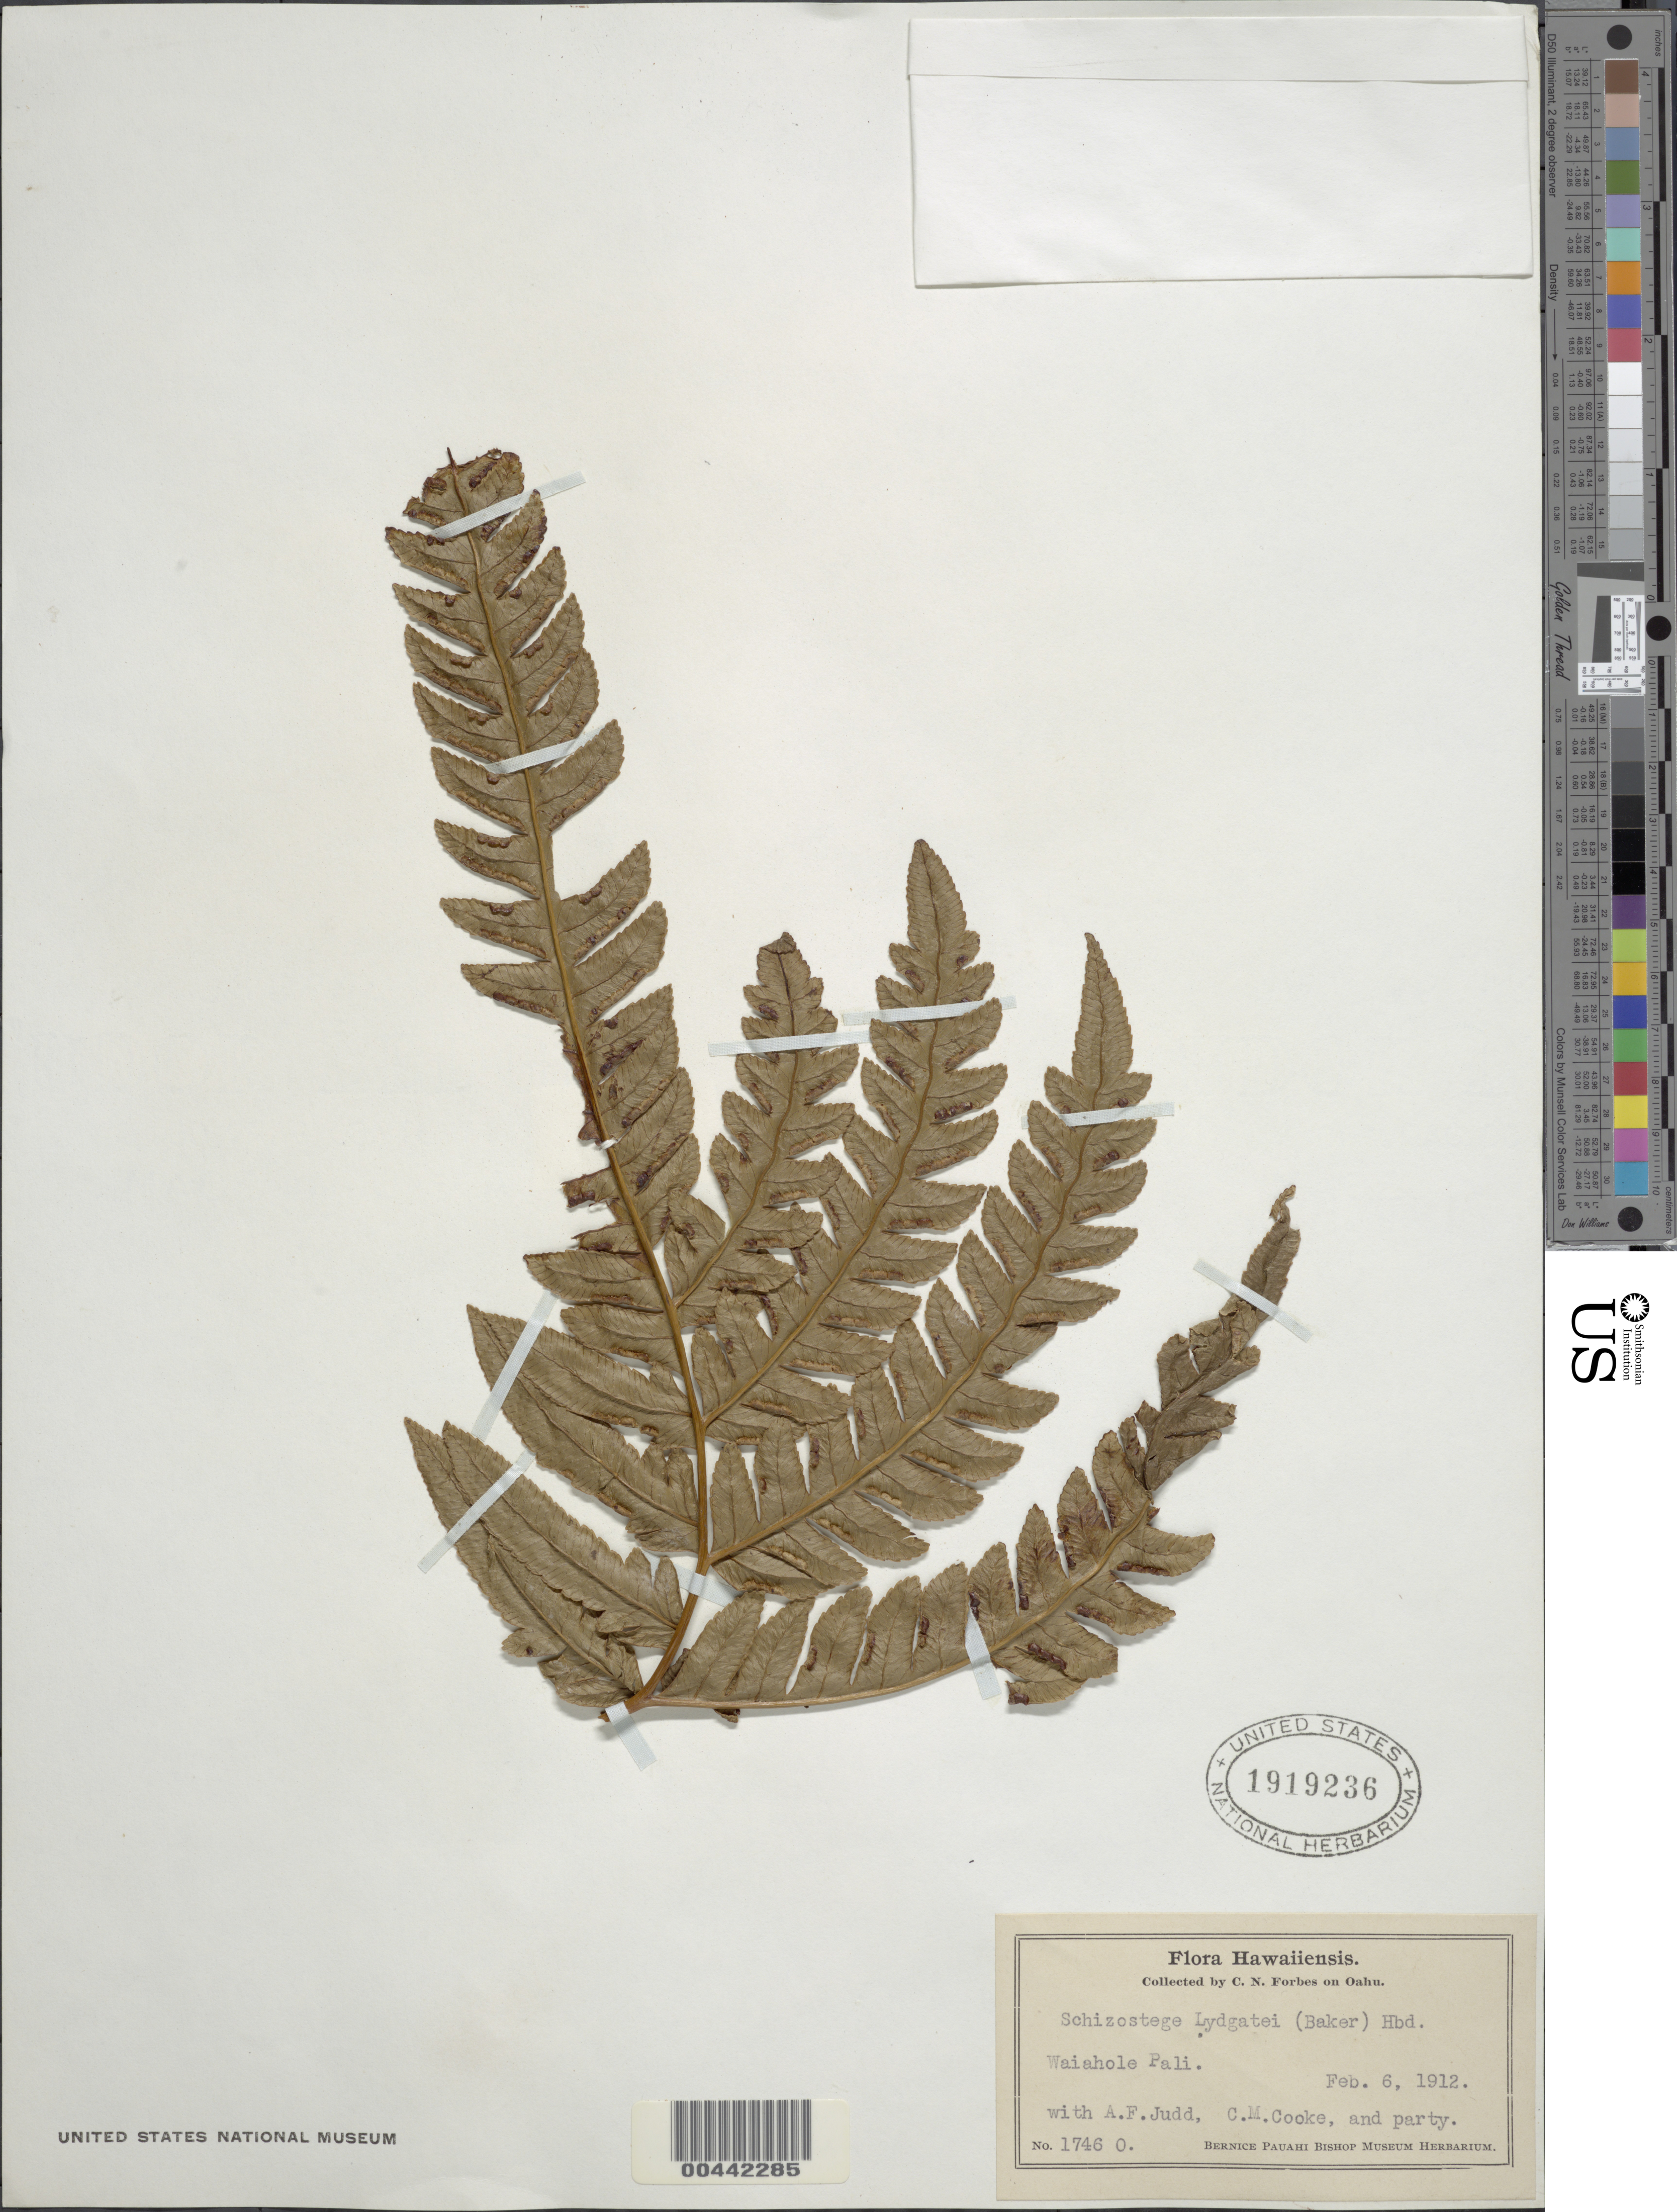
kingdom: Plantae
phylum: Tracheophyta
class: Polypodiopsida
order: Polypodiales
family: Pteridaceae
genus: Pteris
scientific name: Pteris lidgatei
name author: (Baker) Christ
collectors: C. N. Forbes, A. Judd & C. M. Cooke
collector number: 1746.O.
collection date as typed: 6 Feb 1912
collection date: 1912-02-06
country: United States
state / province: Hawaii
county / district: Honolulu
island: Oahu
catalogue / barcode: US 1919236